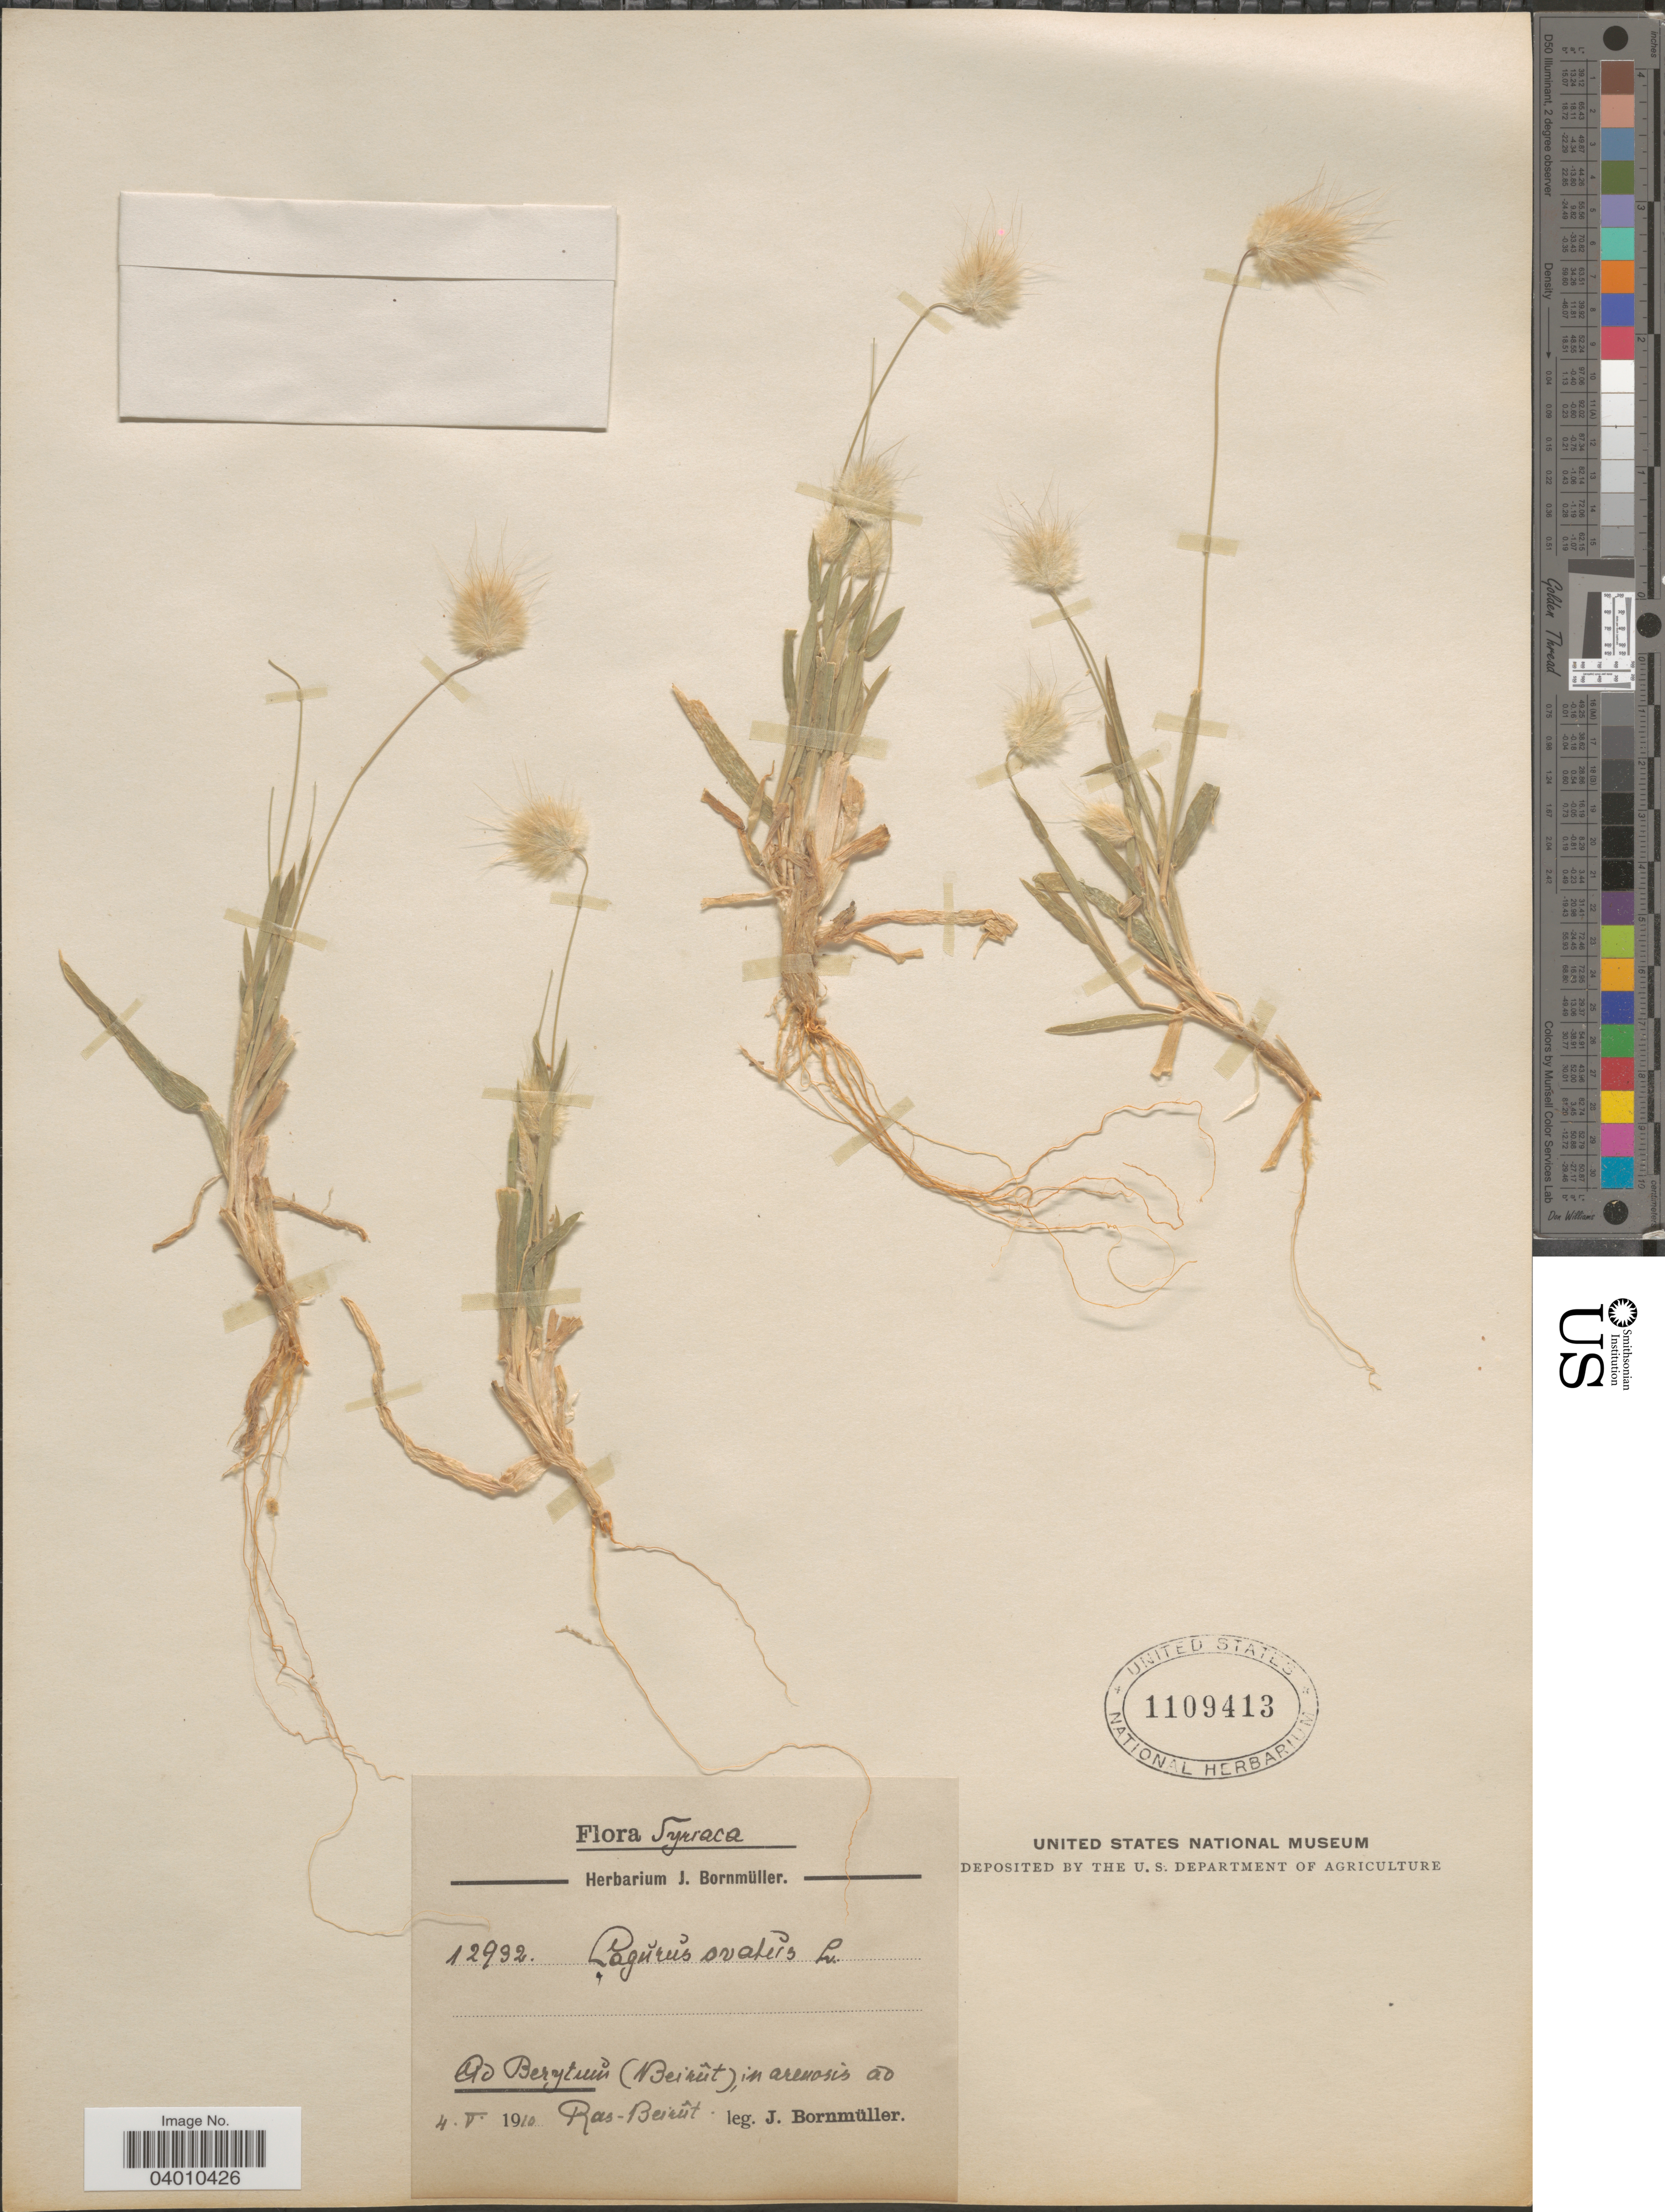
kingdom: Plantae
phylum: Tracheophyta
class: Liliopsida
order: Poales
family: Poaceae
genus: Lagurus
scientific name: Lagurus ovatus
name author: L.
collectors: J. Bornmüller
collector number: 12932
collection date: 1910-05-04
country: Lebanon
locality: Ad Berytum (Beirût), in arenosis ad Ras-Beirût.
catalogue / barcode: US 1109413